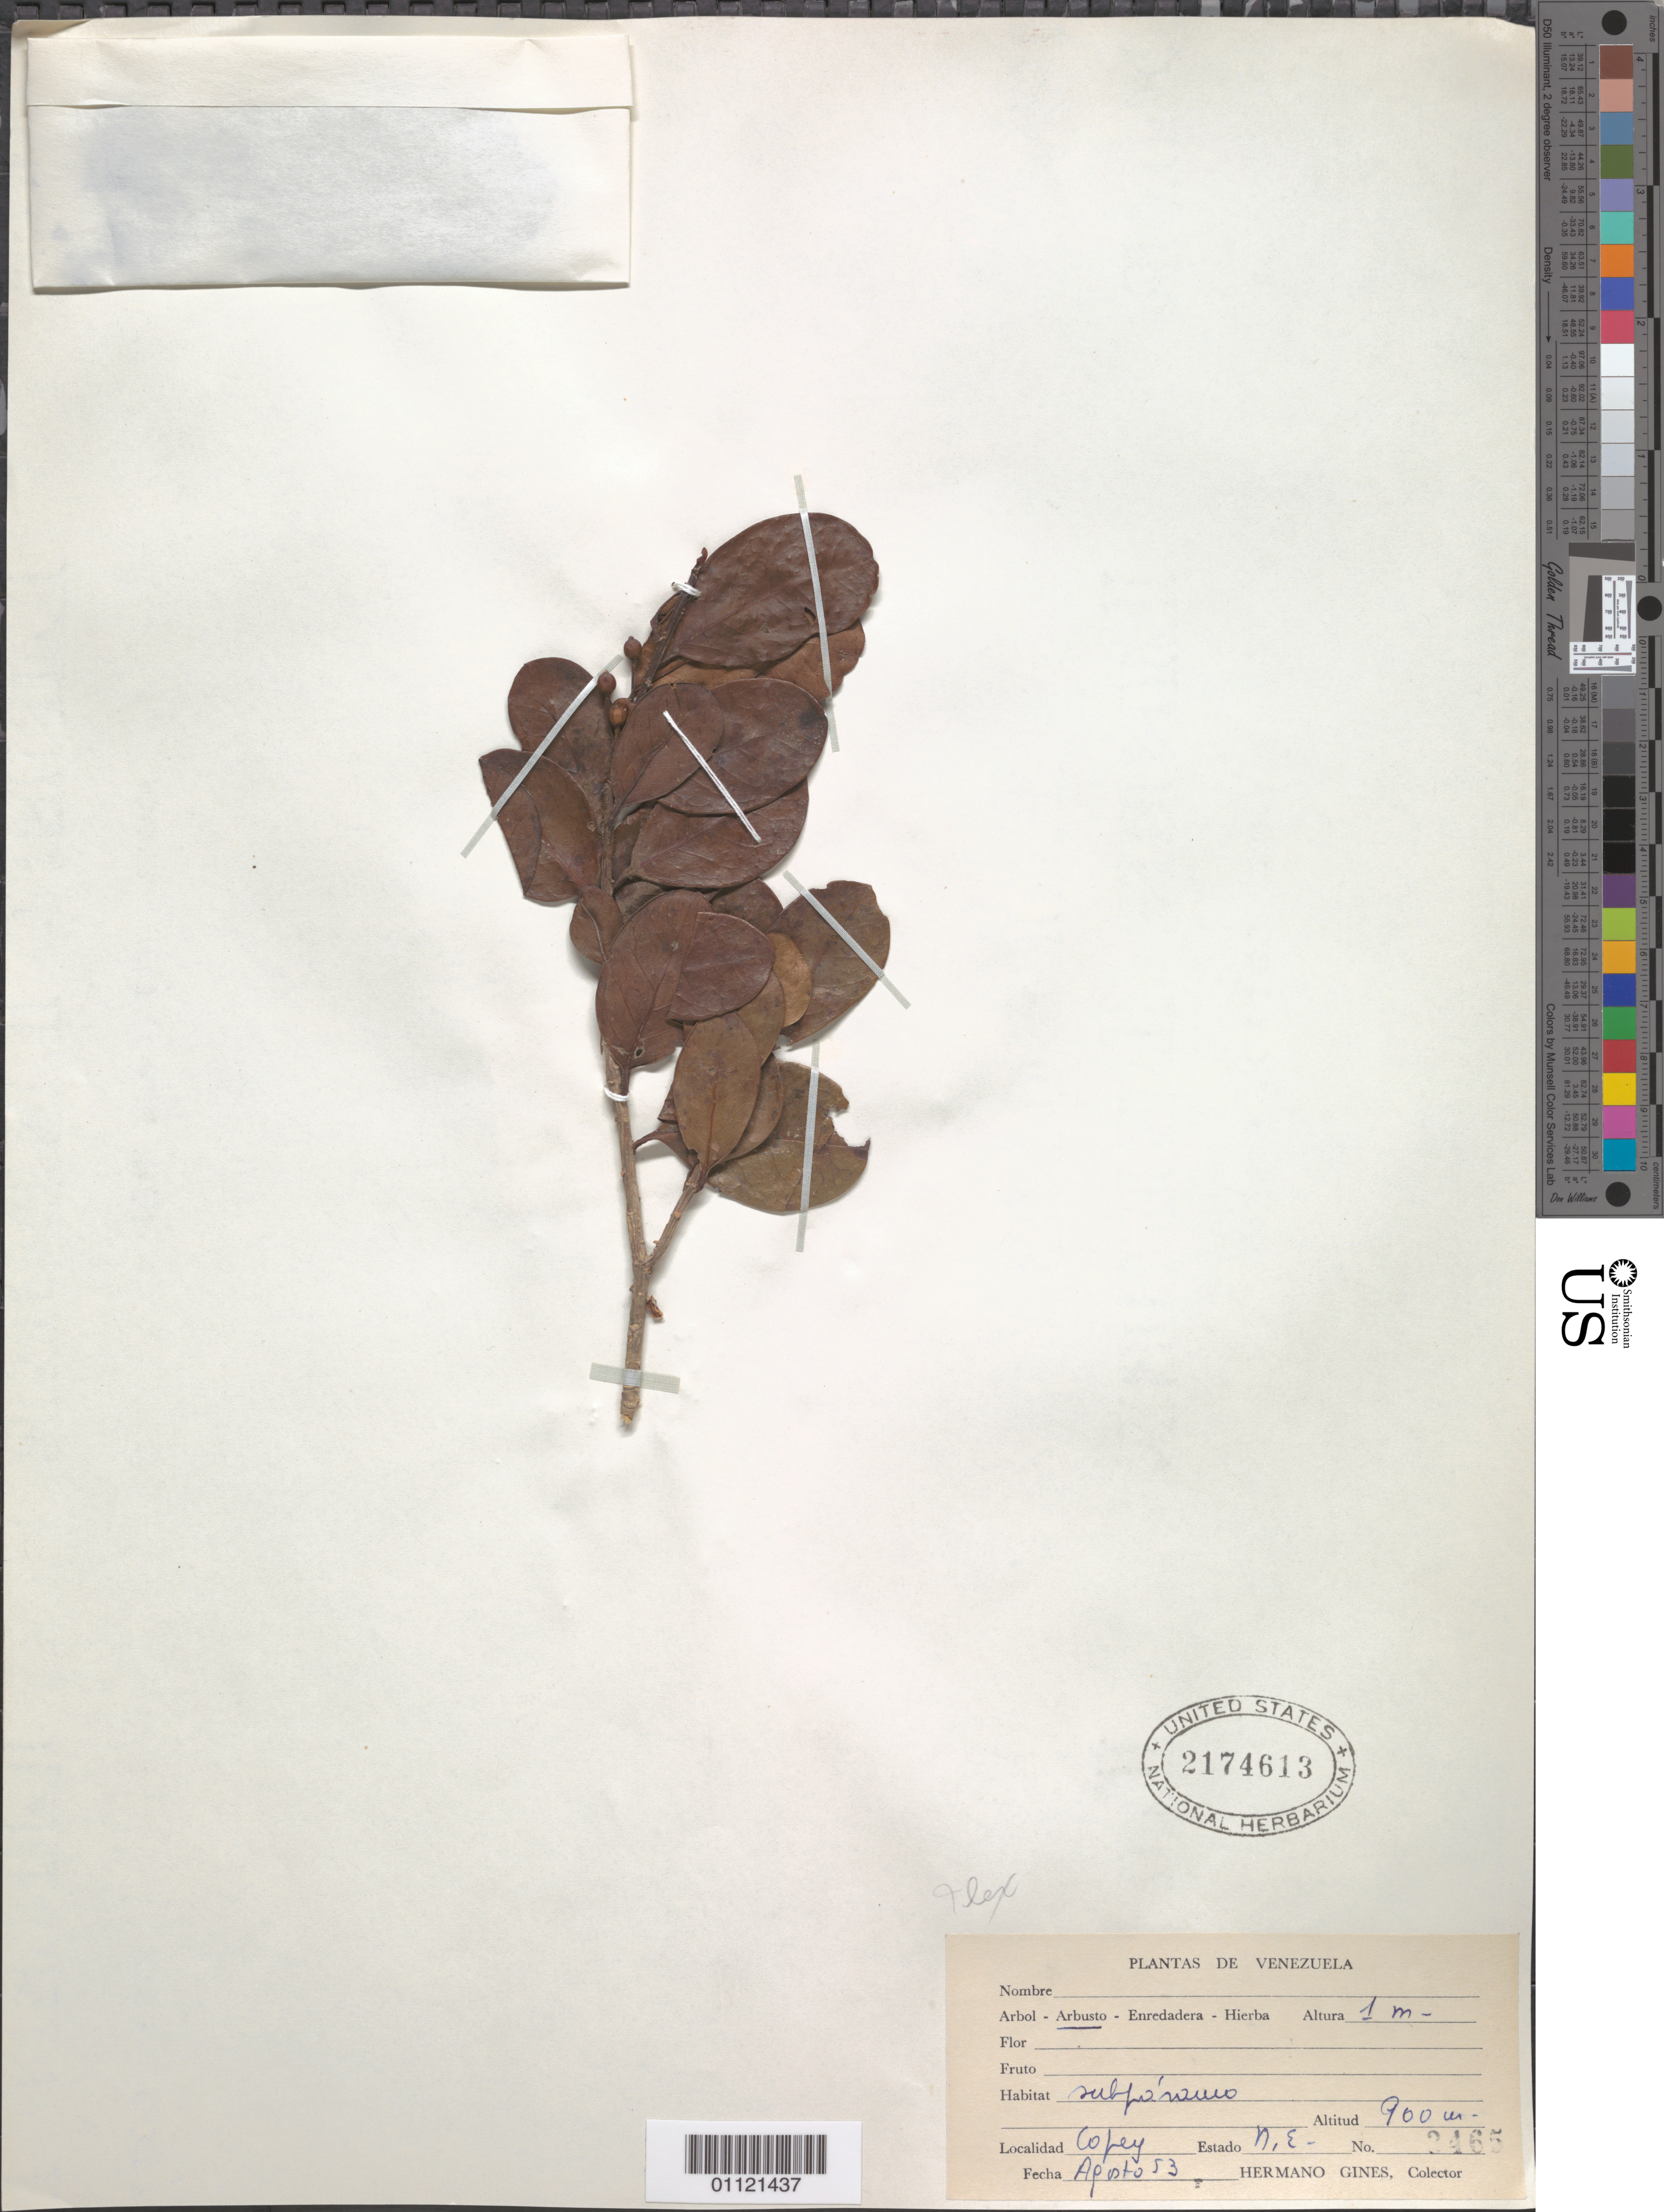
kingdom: Plantae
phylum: Tracheophyta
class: Magnoliopsida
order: Aquifoliales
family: Aquifoliaceae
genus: Ilex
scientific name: Ilex sideroxyloides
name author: (Sw.) Griseb.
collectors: Bro. Gines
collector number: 3465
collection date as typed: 01 Aug 1953 to 31 Aug 1953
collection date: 1953-08-01/1953-08-31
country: Venezuela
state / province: Nueva Esparta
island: Margarita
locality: Copey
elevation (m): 900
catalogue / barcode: US 2174613